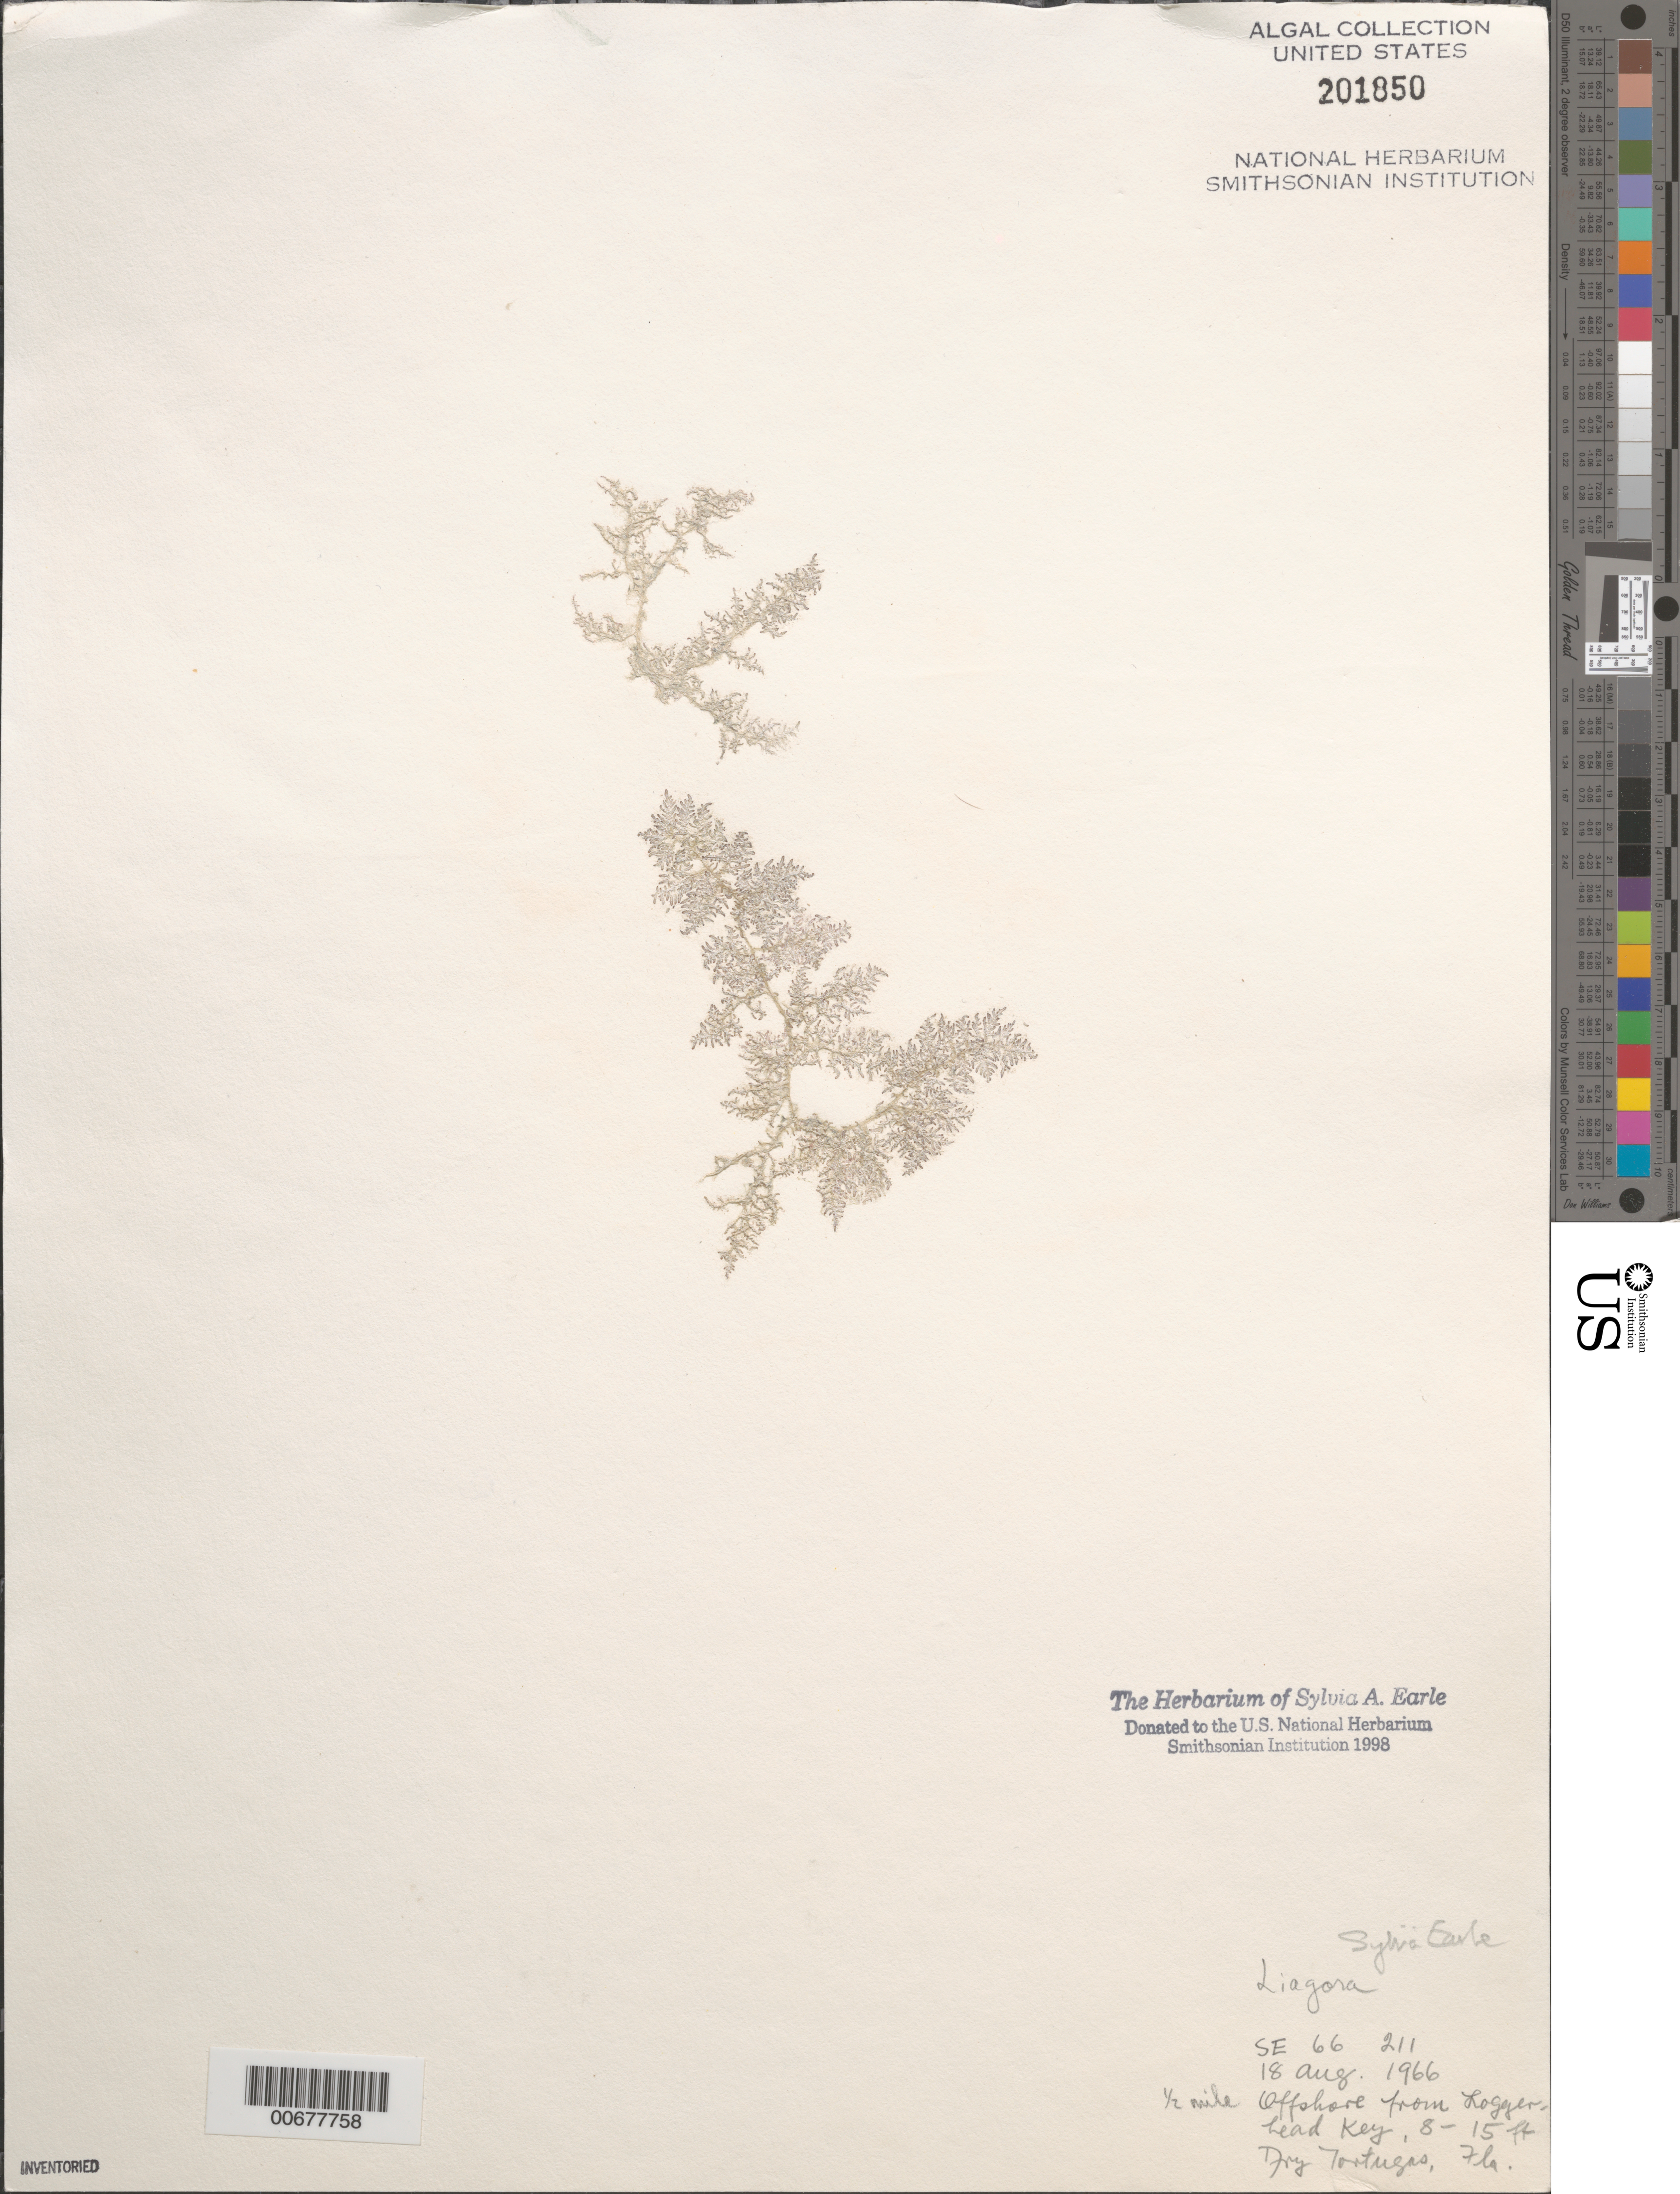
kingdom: Plantae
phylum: Rhodophyta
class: Florideophyceae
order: Nemaliales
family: Liagoraceae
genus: Liagora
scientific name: Liagora sp.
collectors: S. A. Earle & G. W. Mead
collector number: SE 66211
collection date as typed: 18 Aug 1966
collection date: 1966-08-18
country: United States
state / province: Florida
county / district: Monroe County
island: Dry Tortugas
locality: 1/2 mile off Loggerhead Key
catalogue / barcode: US 201850